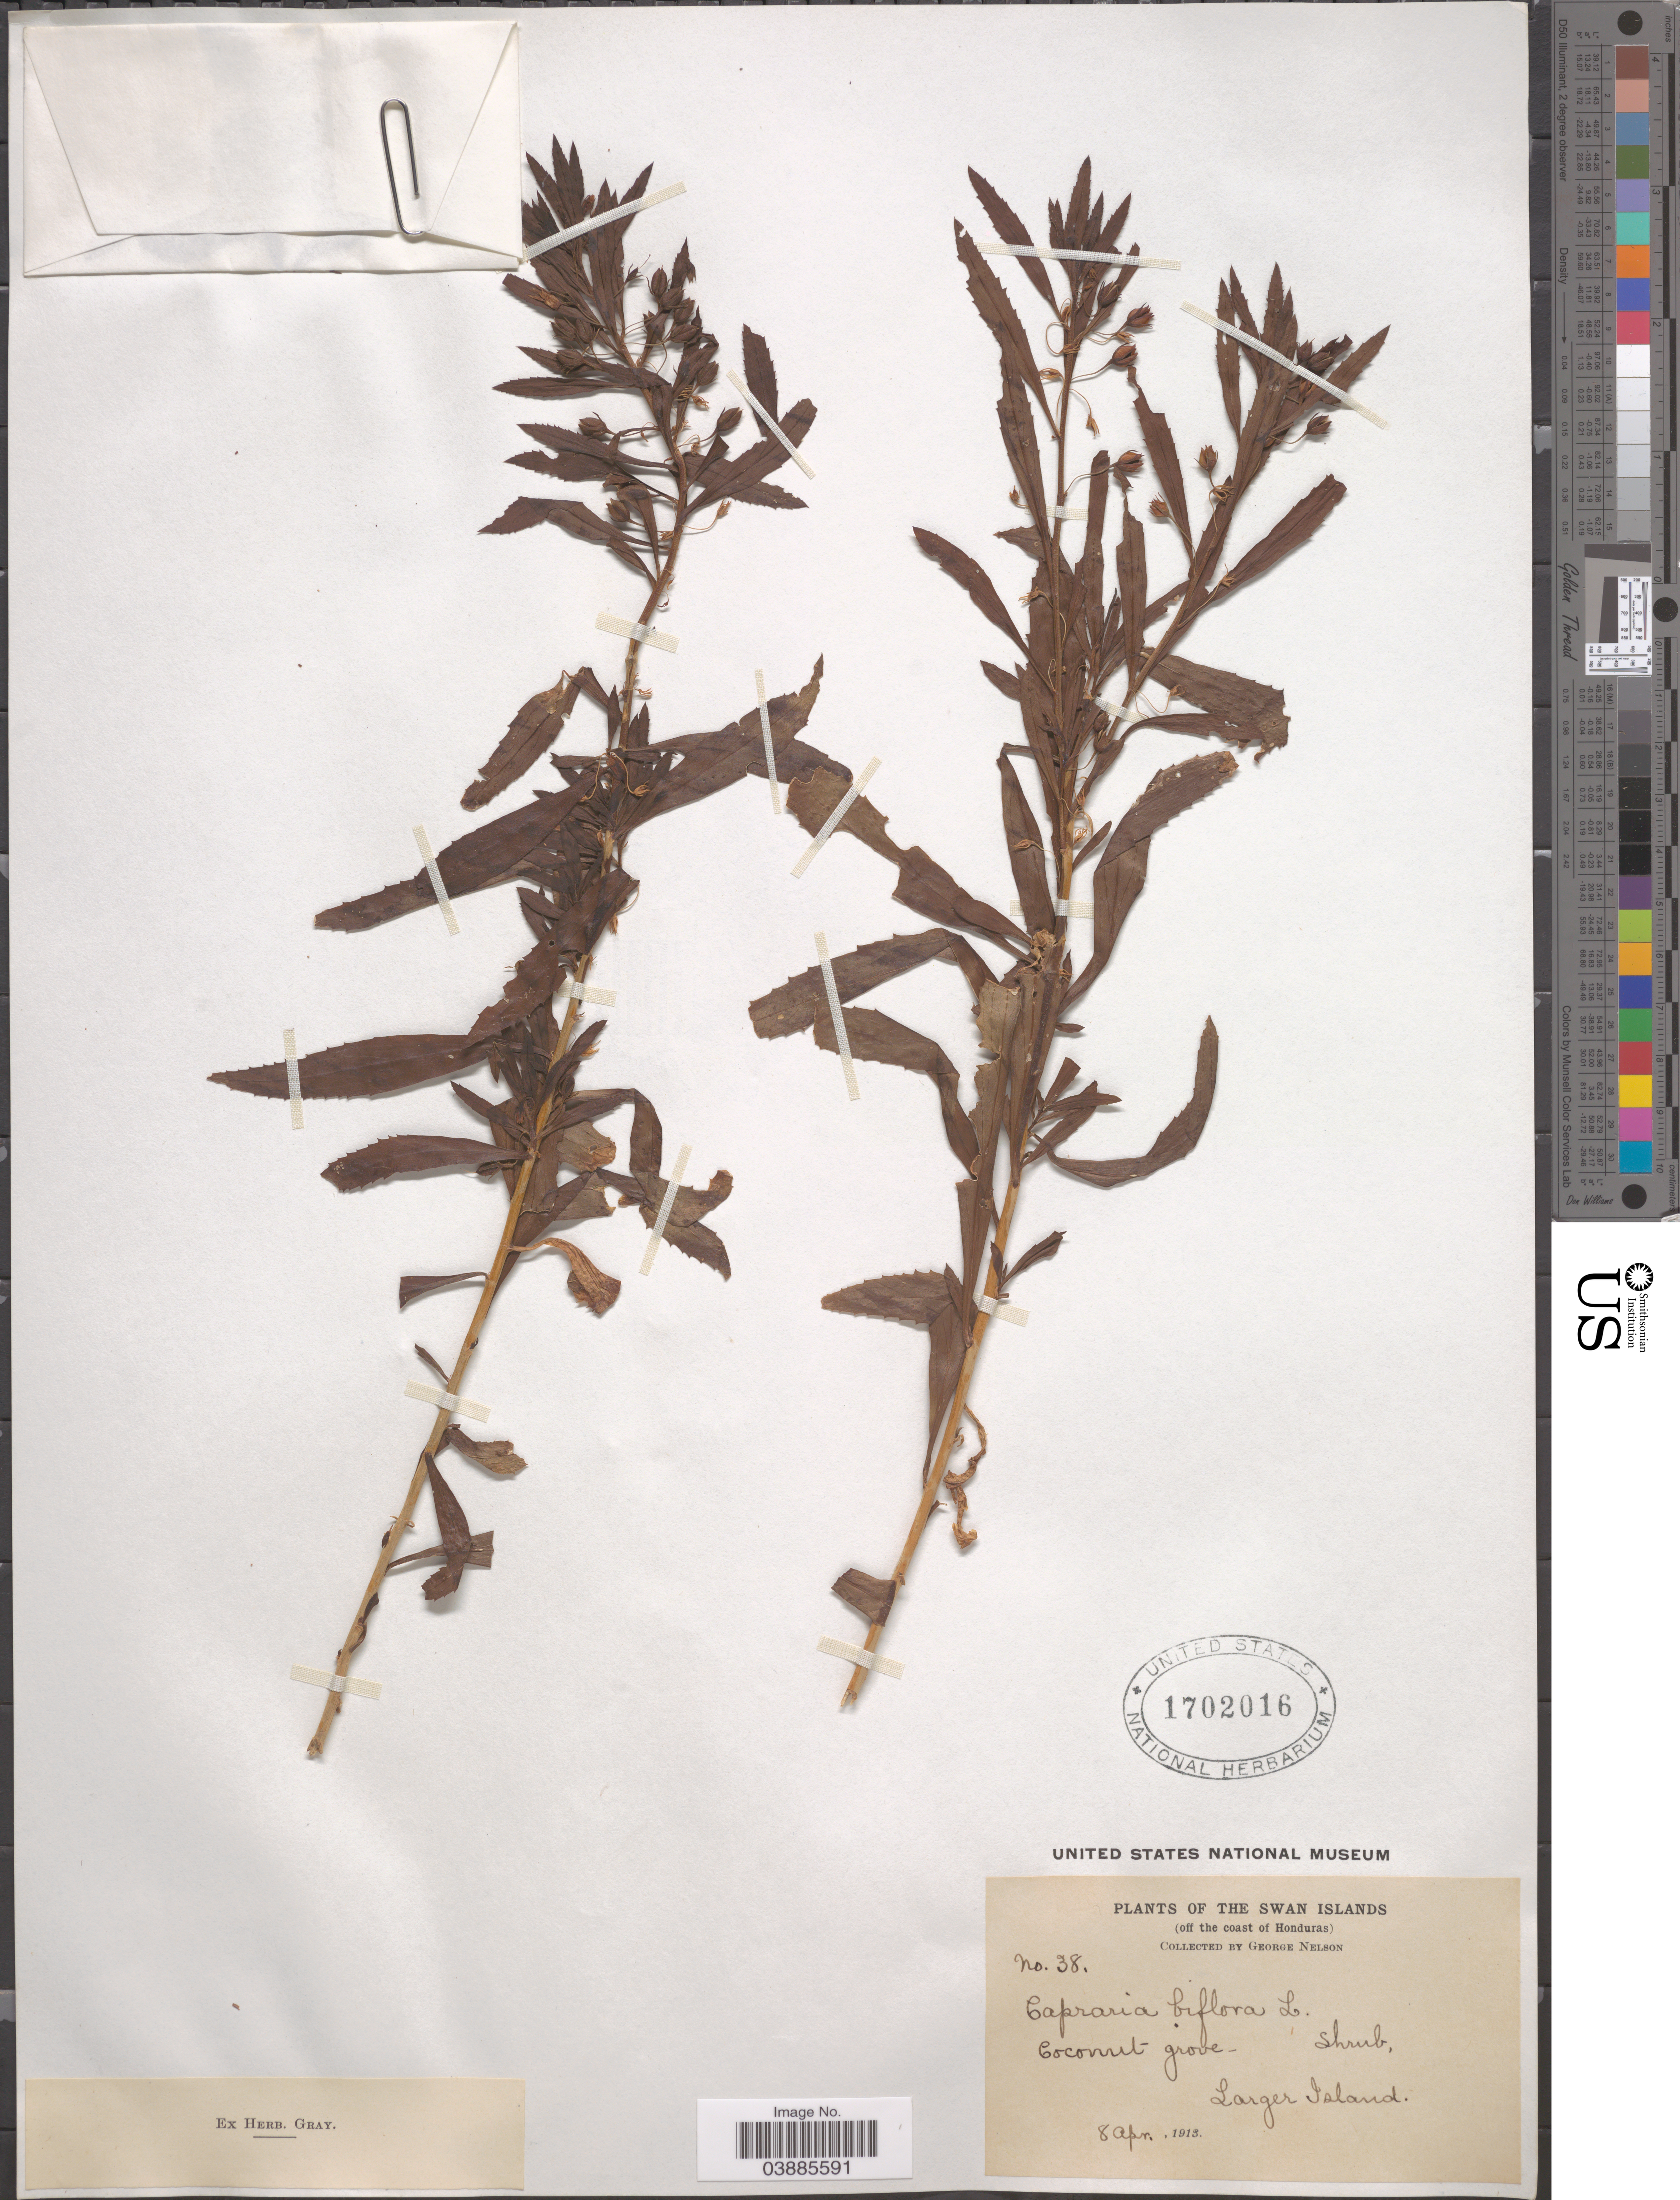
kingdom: Plantae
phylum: Tracheophyta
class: Magnoliopsida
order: Lamiales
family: Scrophulariaceae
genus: Capraria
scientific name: Capraria biflora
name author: L.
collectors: G. Nelson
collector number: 38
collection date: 1913-04-08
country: Honduras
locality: The Swan Islands (off the coast of Honduras). Coconut grove. Larger Island.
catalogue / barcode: US 1702016